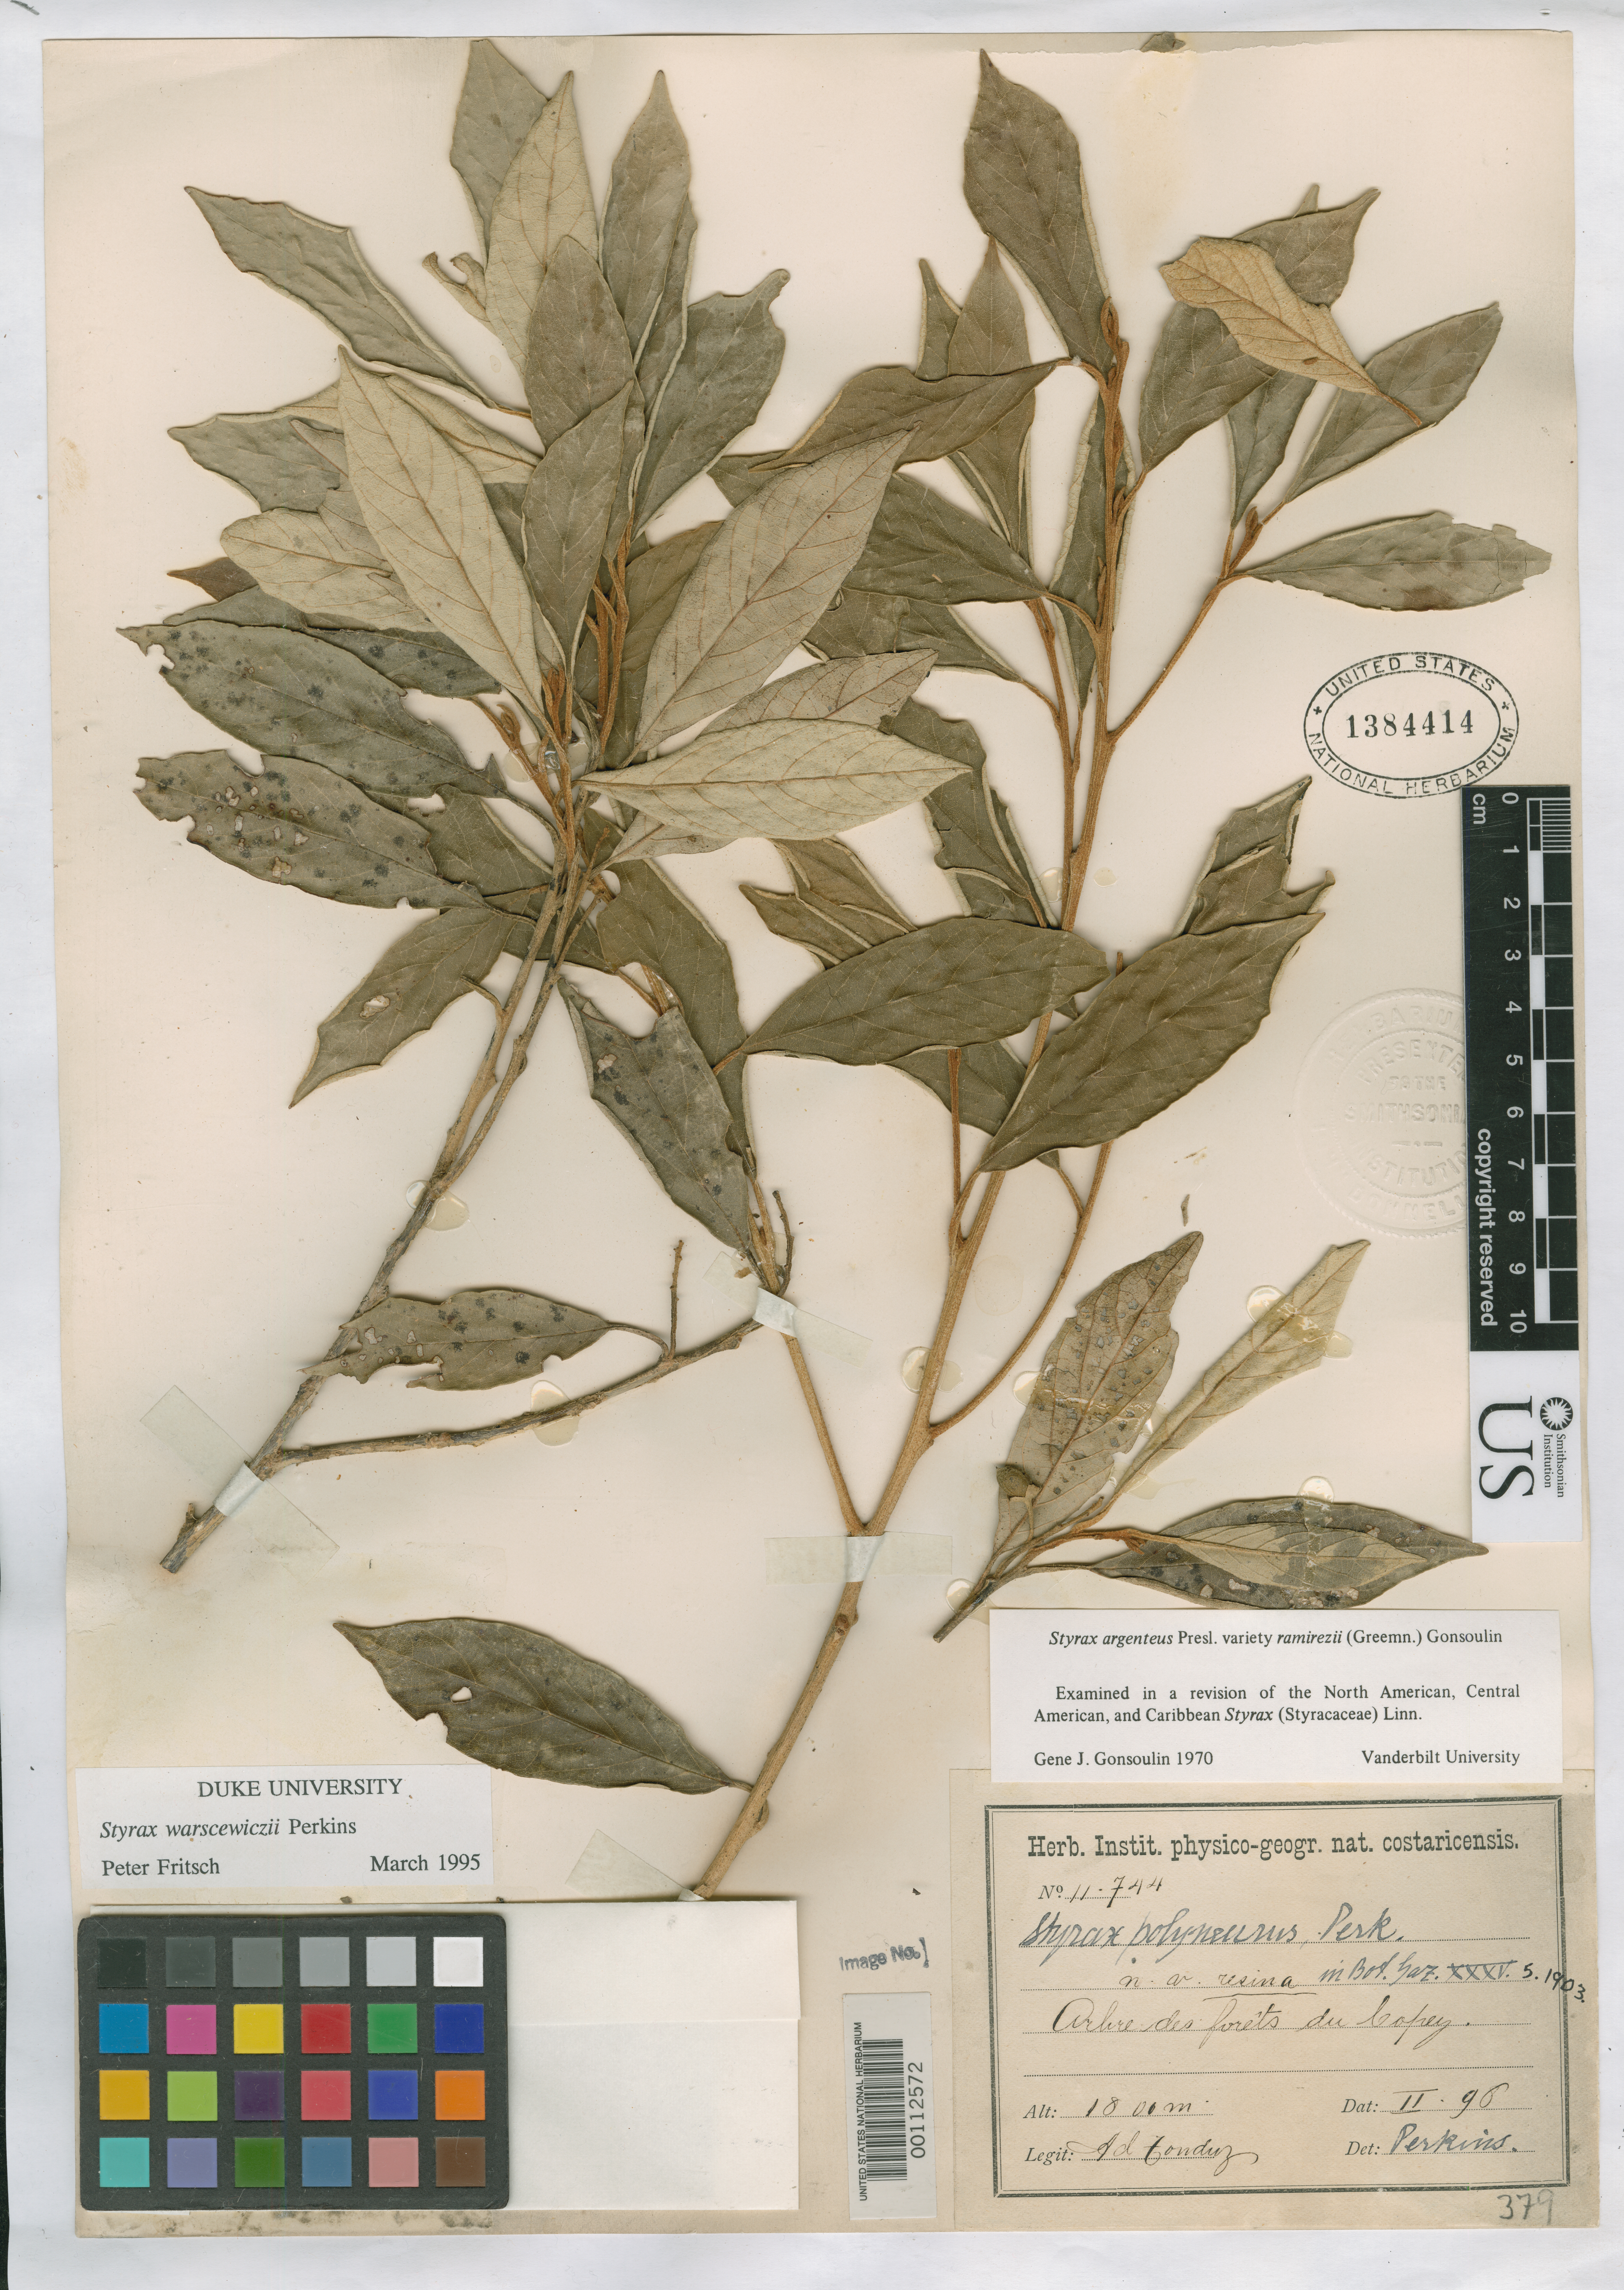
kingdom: Plantae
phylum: Tracheophyta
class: Magnoliopsida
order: Ericales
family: Styracaceae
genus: Styrax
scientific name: Styrax polyneurus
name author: Perkins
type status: Isotype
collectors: A. Tonduz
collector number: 11744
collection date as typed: Feb 1898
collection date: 1898-02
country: Costa Rica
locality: Arbredes forets du Leoprey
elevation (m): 1800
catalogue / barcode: US 1384414